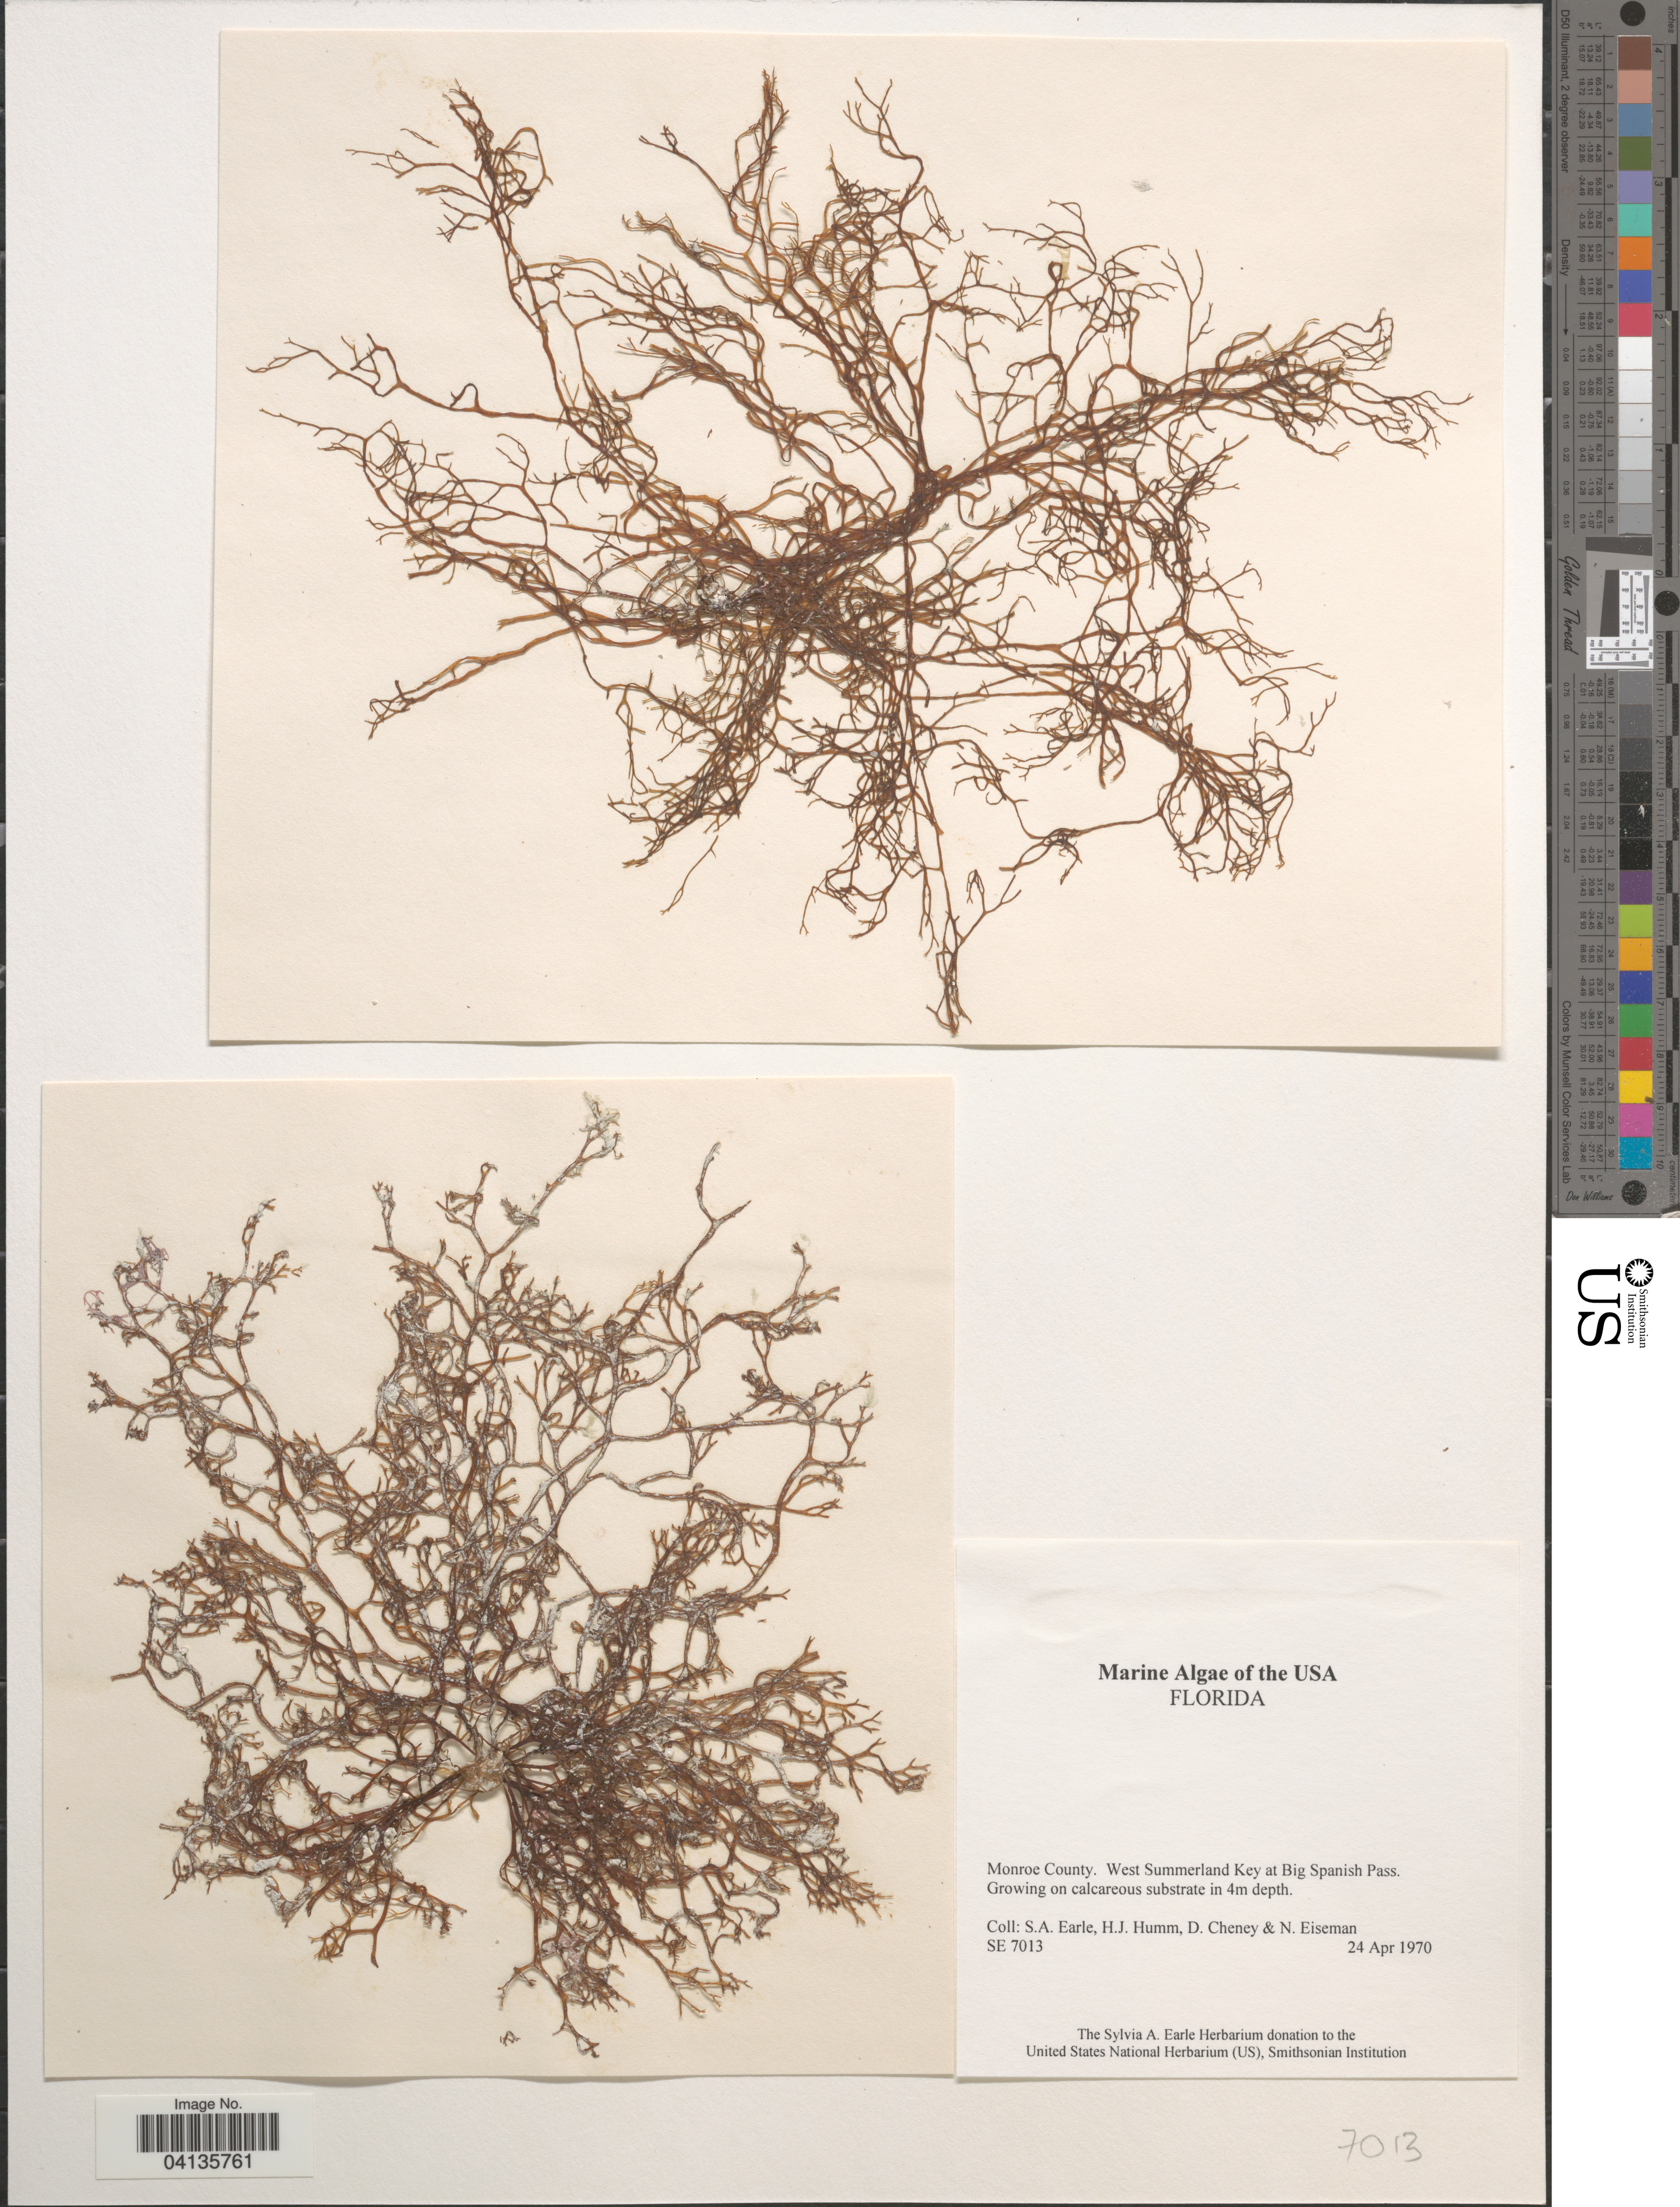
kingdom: Chromista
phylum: Ochrophyta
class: Phaeophyceae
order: Dictyotales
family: Dictyotaceae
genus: Dictyota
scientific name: Dictyota indica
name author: Anand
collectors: S. A. Earle, H. J. Humm, D. Cheney & N. J. Eiseman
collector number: SE7013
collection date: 1970-04-24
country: United States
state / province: Florida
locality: Monroe County. West Summerland Key at Big Spanish Pass.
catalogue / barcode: US 240487